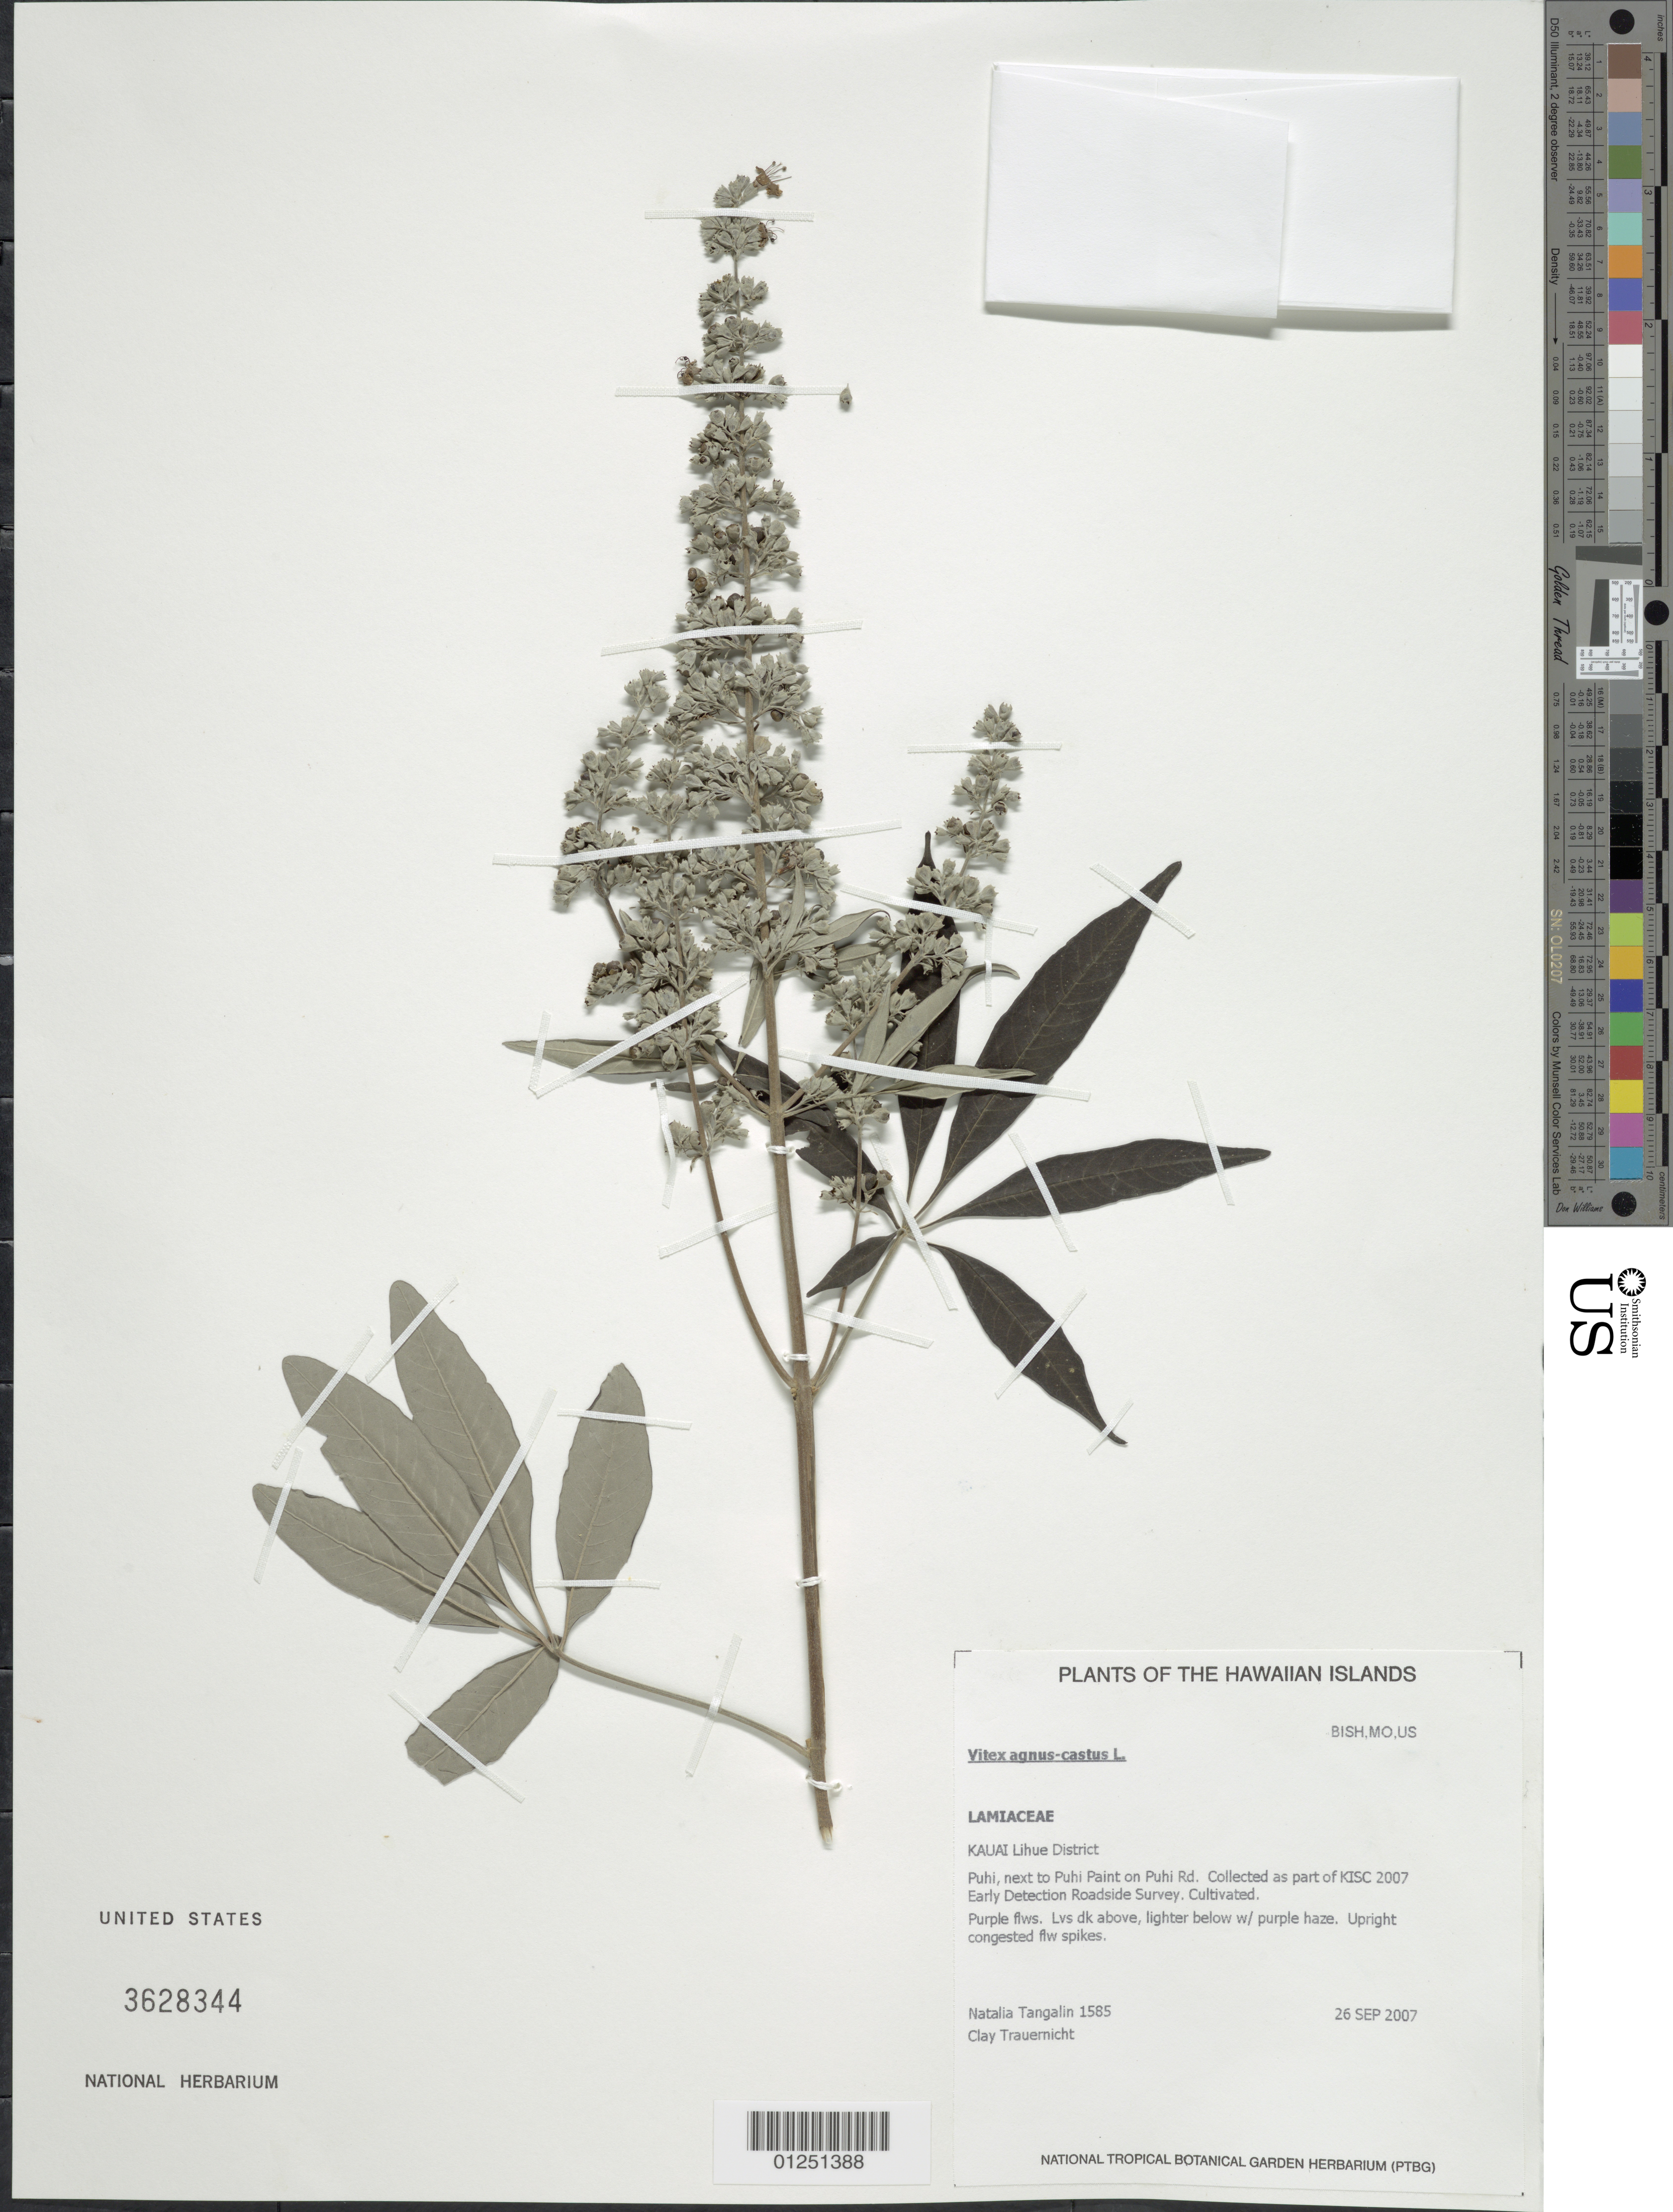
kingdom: Plantae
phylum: Tracheophyta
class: Magnoliopsida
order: Lamiales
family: Lamiaceae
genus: Vitex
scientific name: Vitex agnus-castus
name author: L.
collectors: N. Tangalin & C. Trauernicht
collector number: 1585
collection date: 2007-09-26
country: United States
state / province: Hawaii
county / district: Kauai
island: Kaua'i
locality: Lihue District, Puhi, next to Puhi Paint on Puhi Rd.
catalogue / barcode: US 3628344